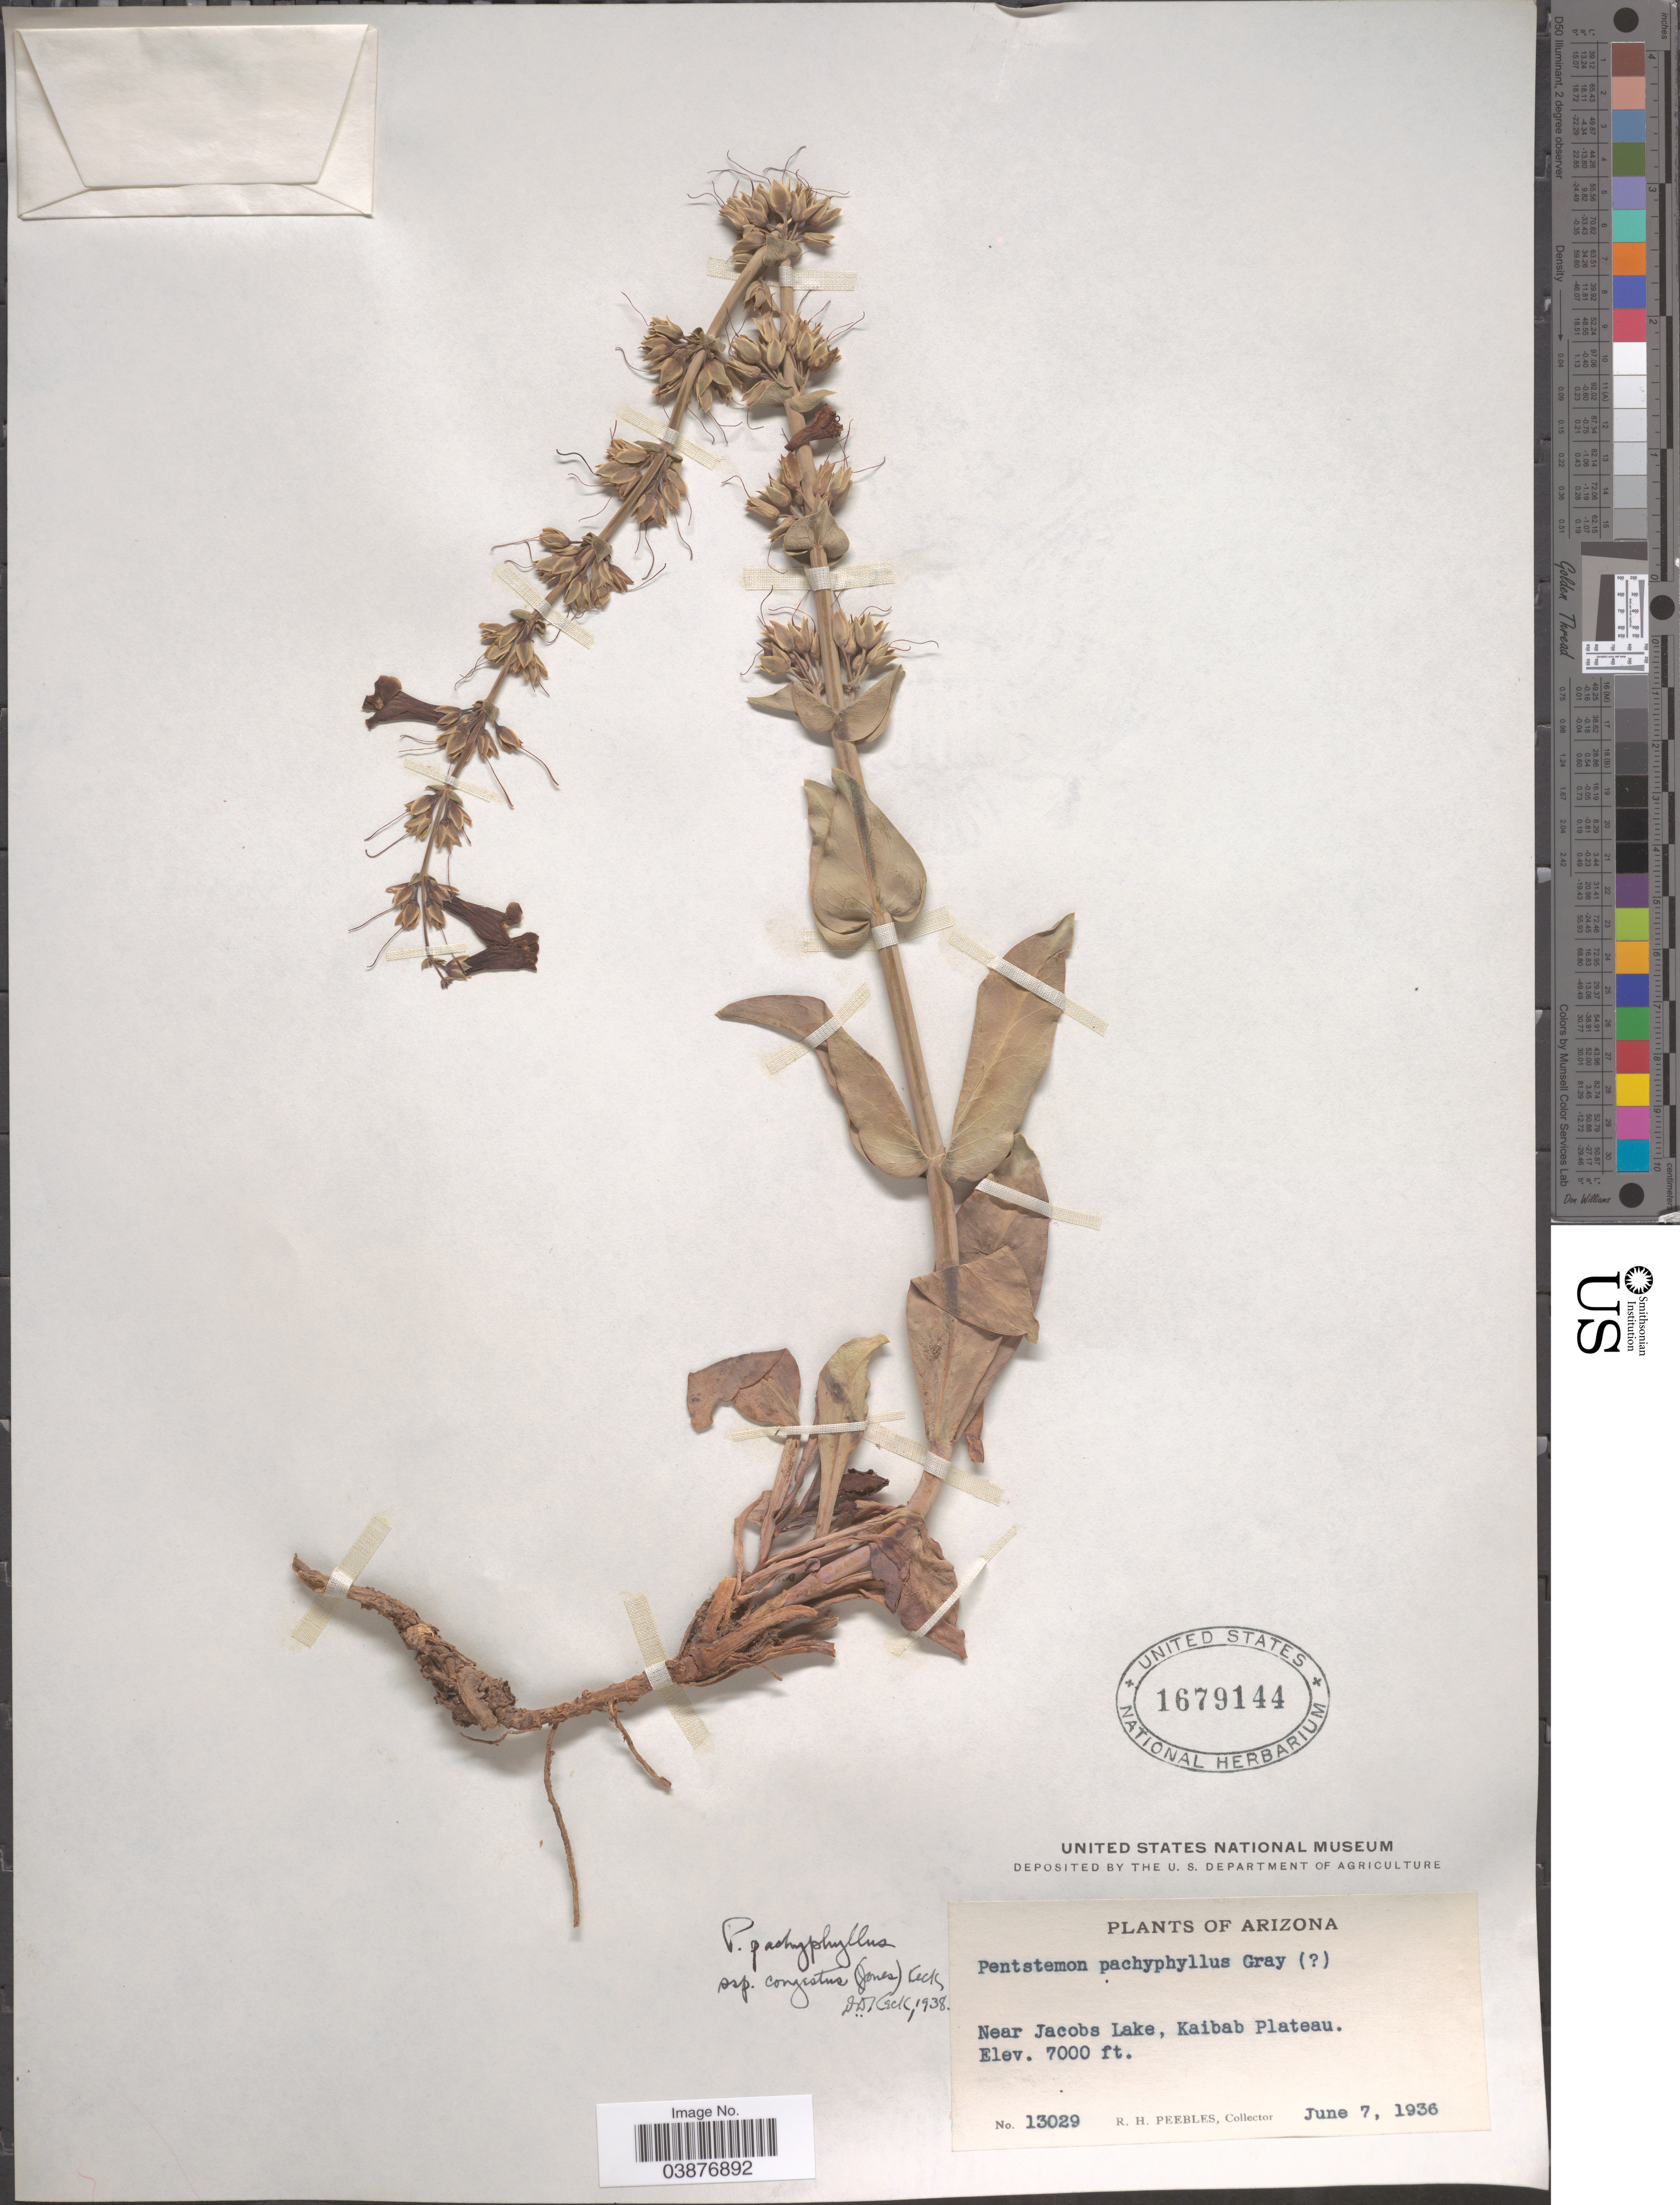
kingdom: Plantae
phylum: Tracheophyta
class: Magnoliopsida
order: Lamiales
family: Plantaginaceae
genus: Penstemon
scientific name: Penstemon pachyphyllus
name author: A. Gray ex Rydb.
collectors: R. H. Peebles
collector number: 13029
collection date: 1936-06-07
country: United States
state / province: Arizona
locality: Near Jacobs Lake, Kaibab Plateau.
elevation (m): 2134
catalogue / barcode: US 1679144